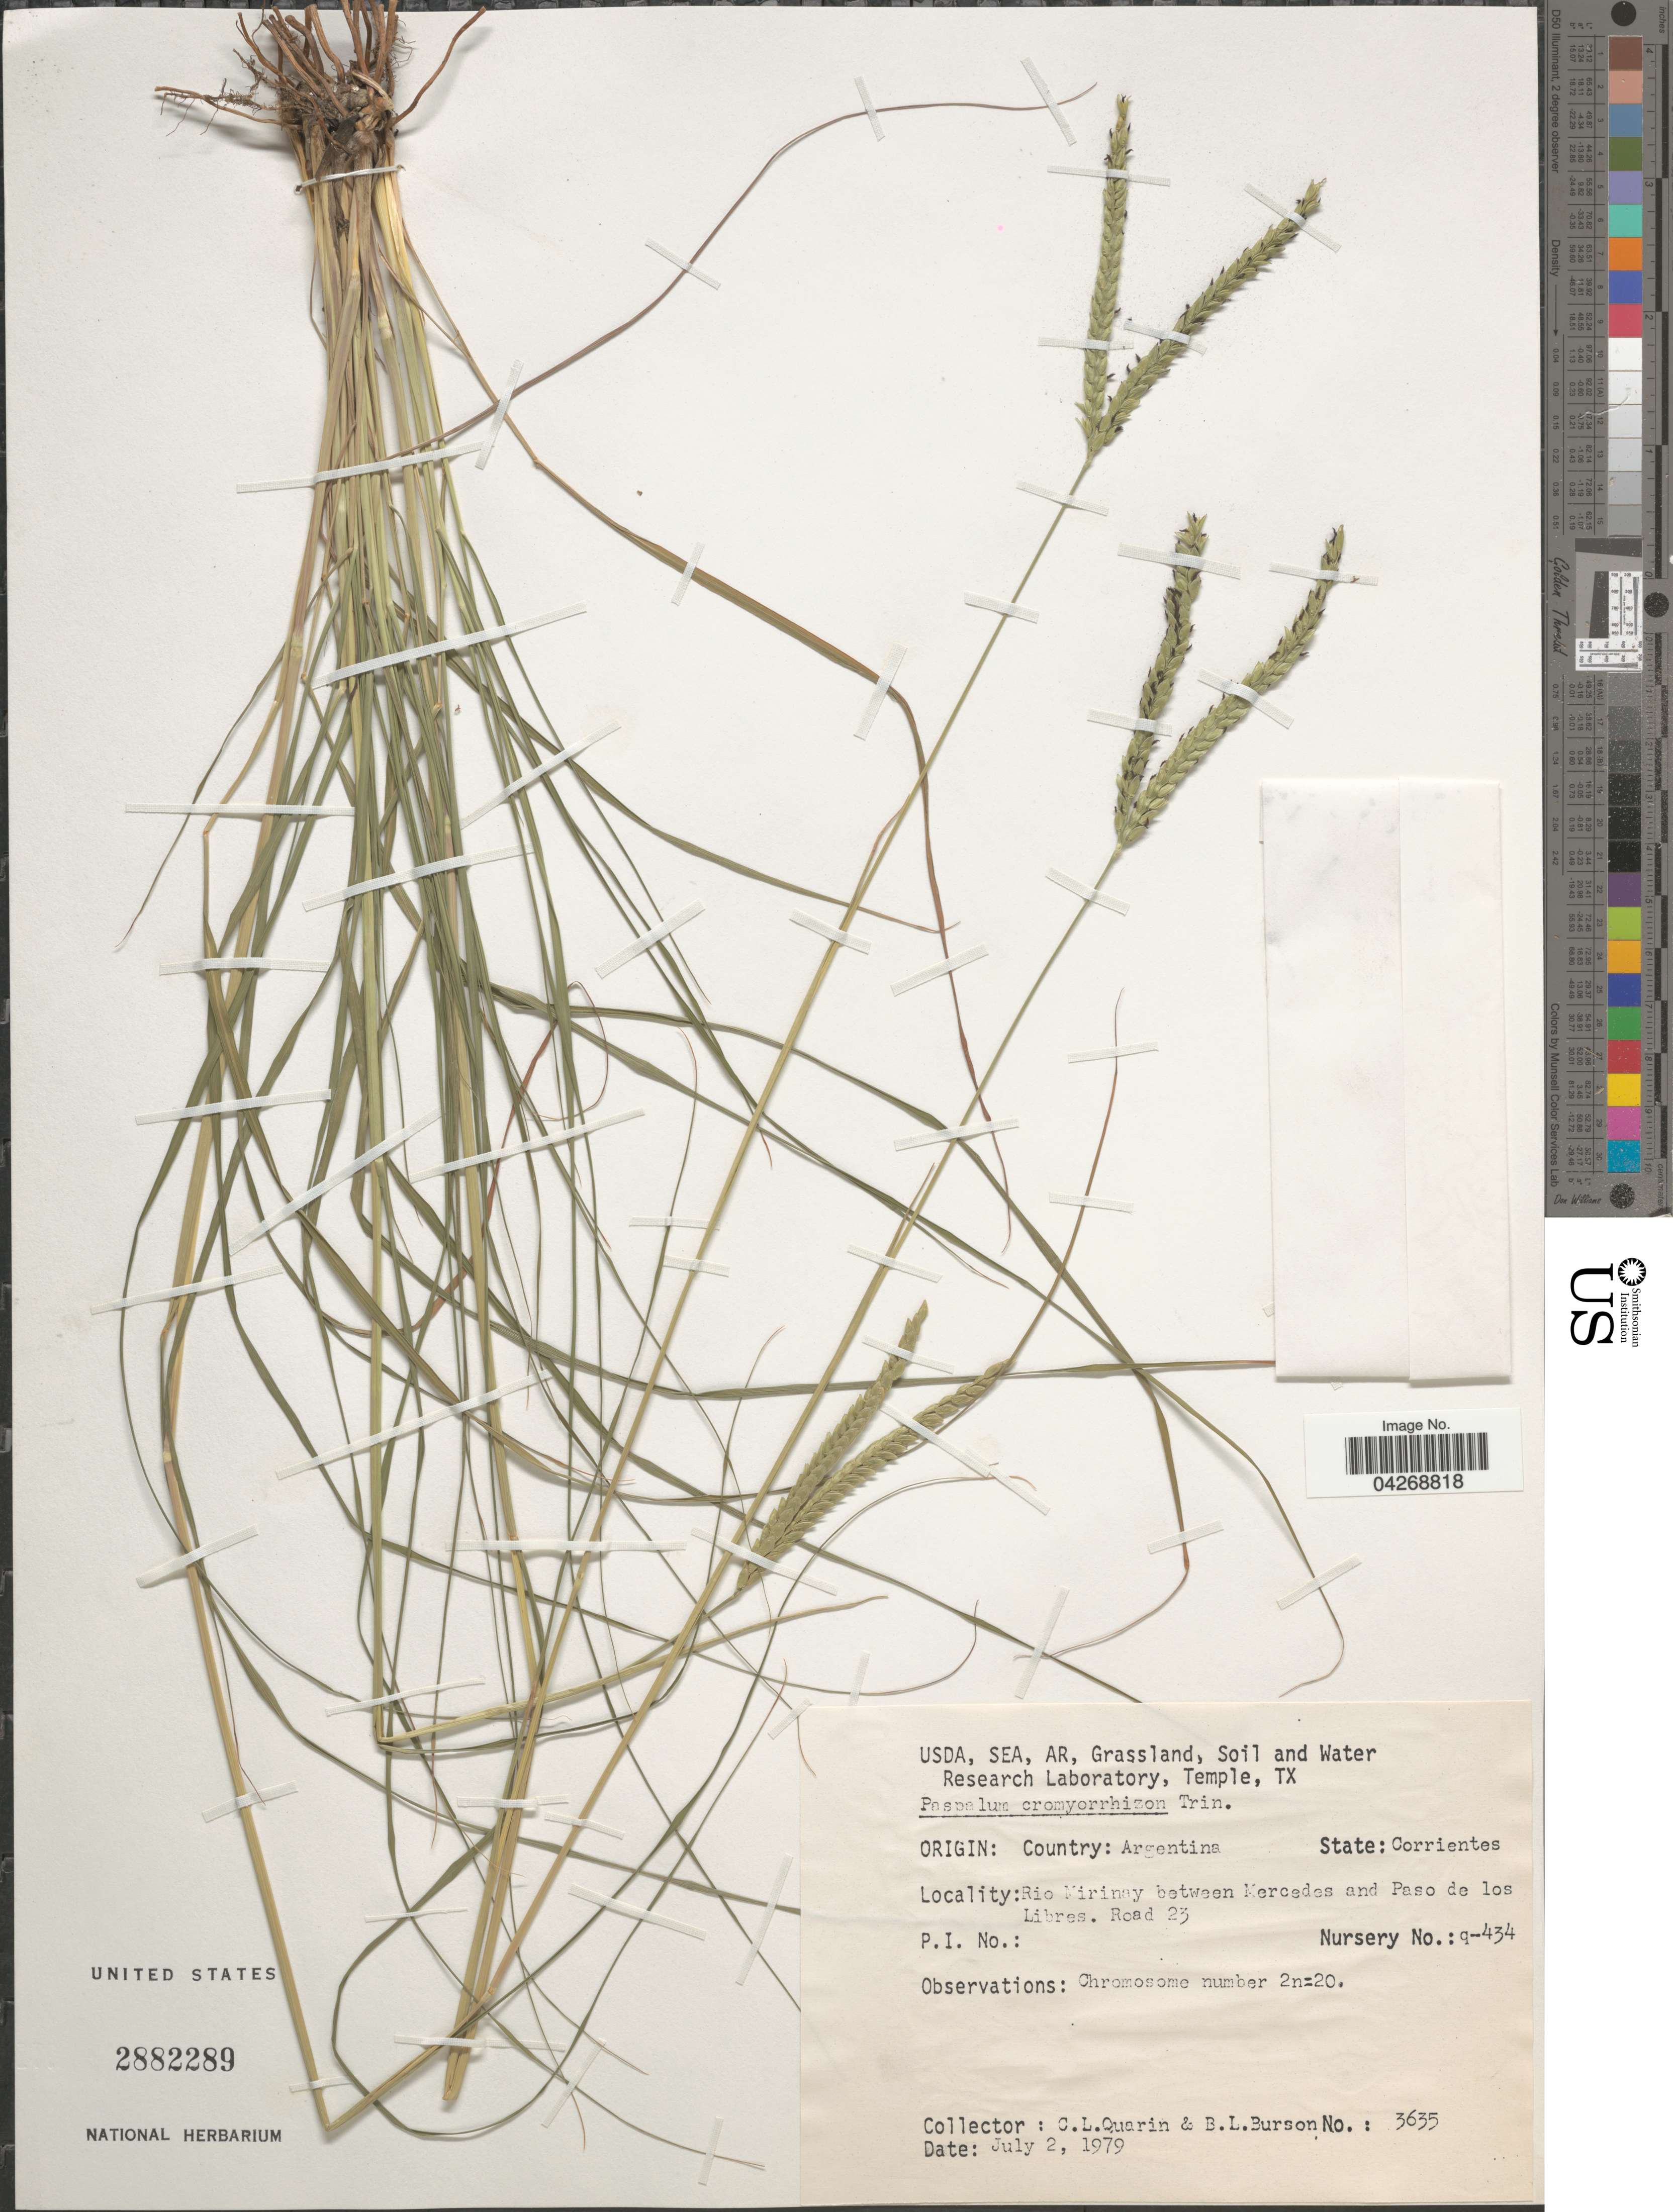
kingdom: Plantae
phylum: Tracheophyta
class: Liliopsida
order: Poales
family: Poaceae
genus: Paspalum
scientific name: Paspalum cromyorhizon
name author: Trin. ex Döll in Mart.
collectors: C. Quarin & B. Burson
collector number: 3635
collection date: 1979-07-02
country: Argentina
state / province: Corrientes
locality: State: Corrientes. Rio Mirinay between Mercedes and Paso de los Libres. Road 23.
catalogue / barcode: US 2882289